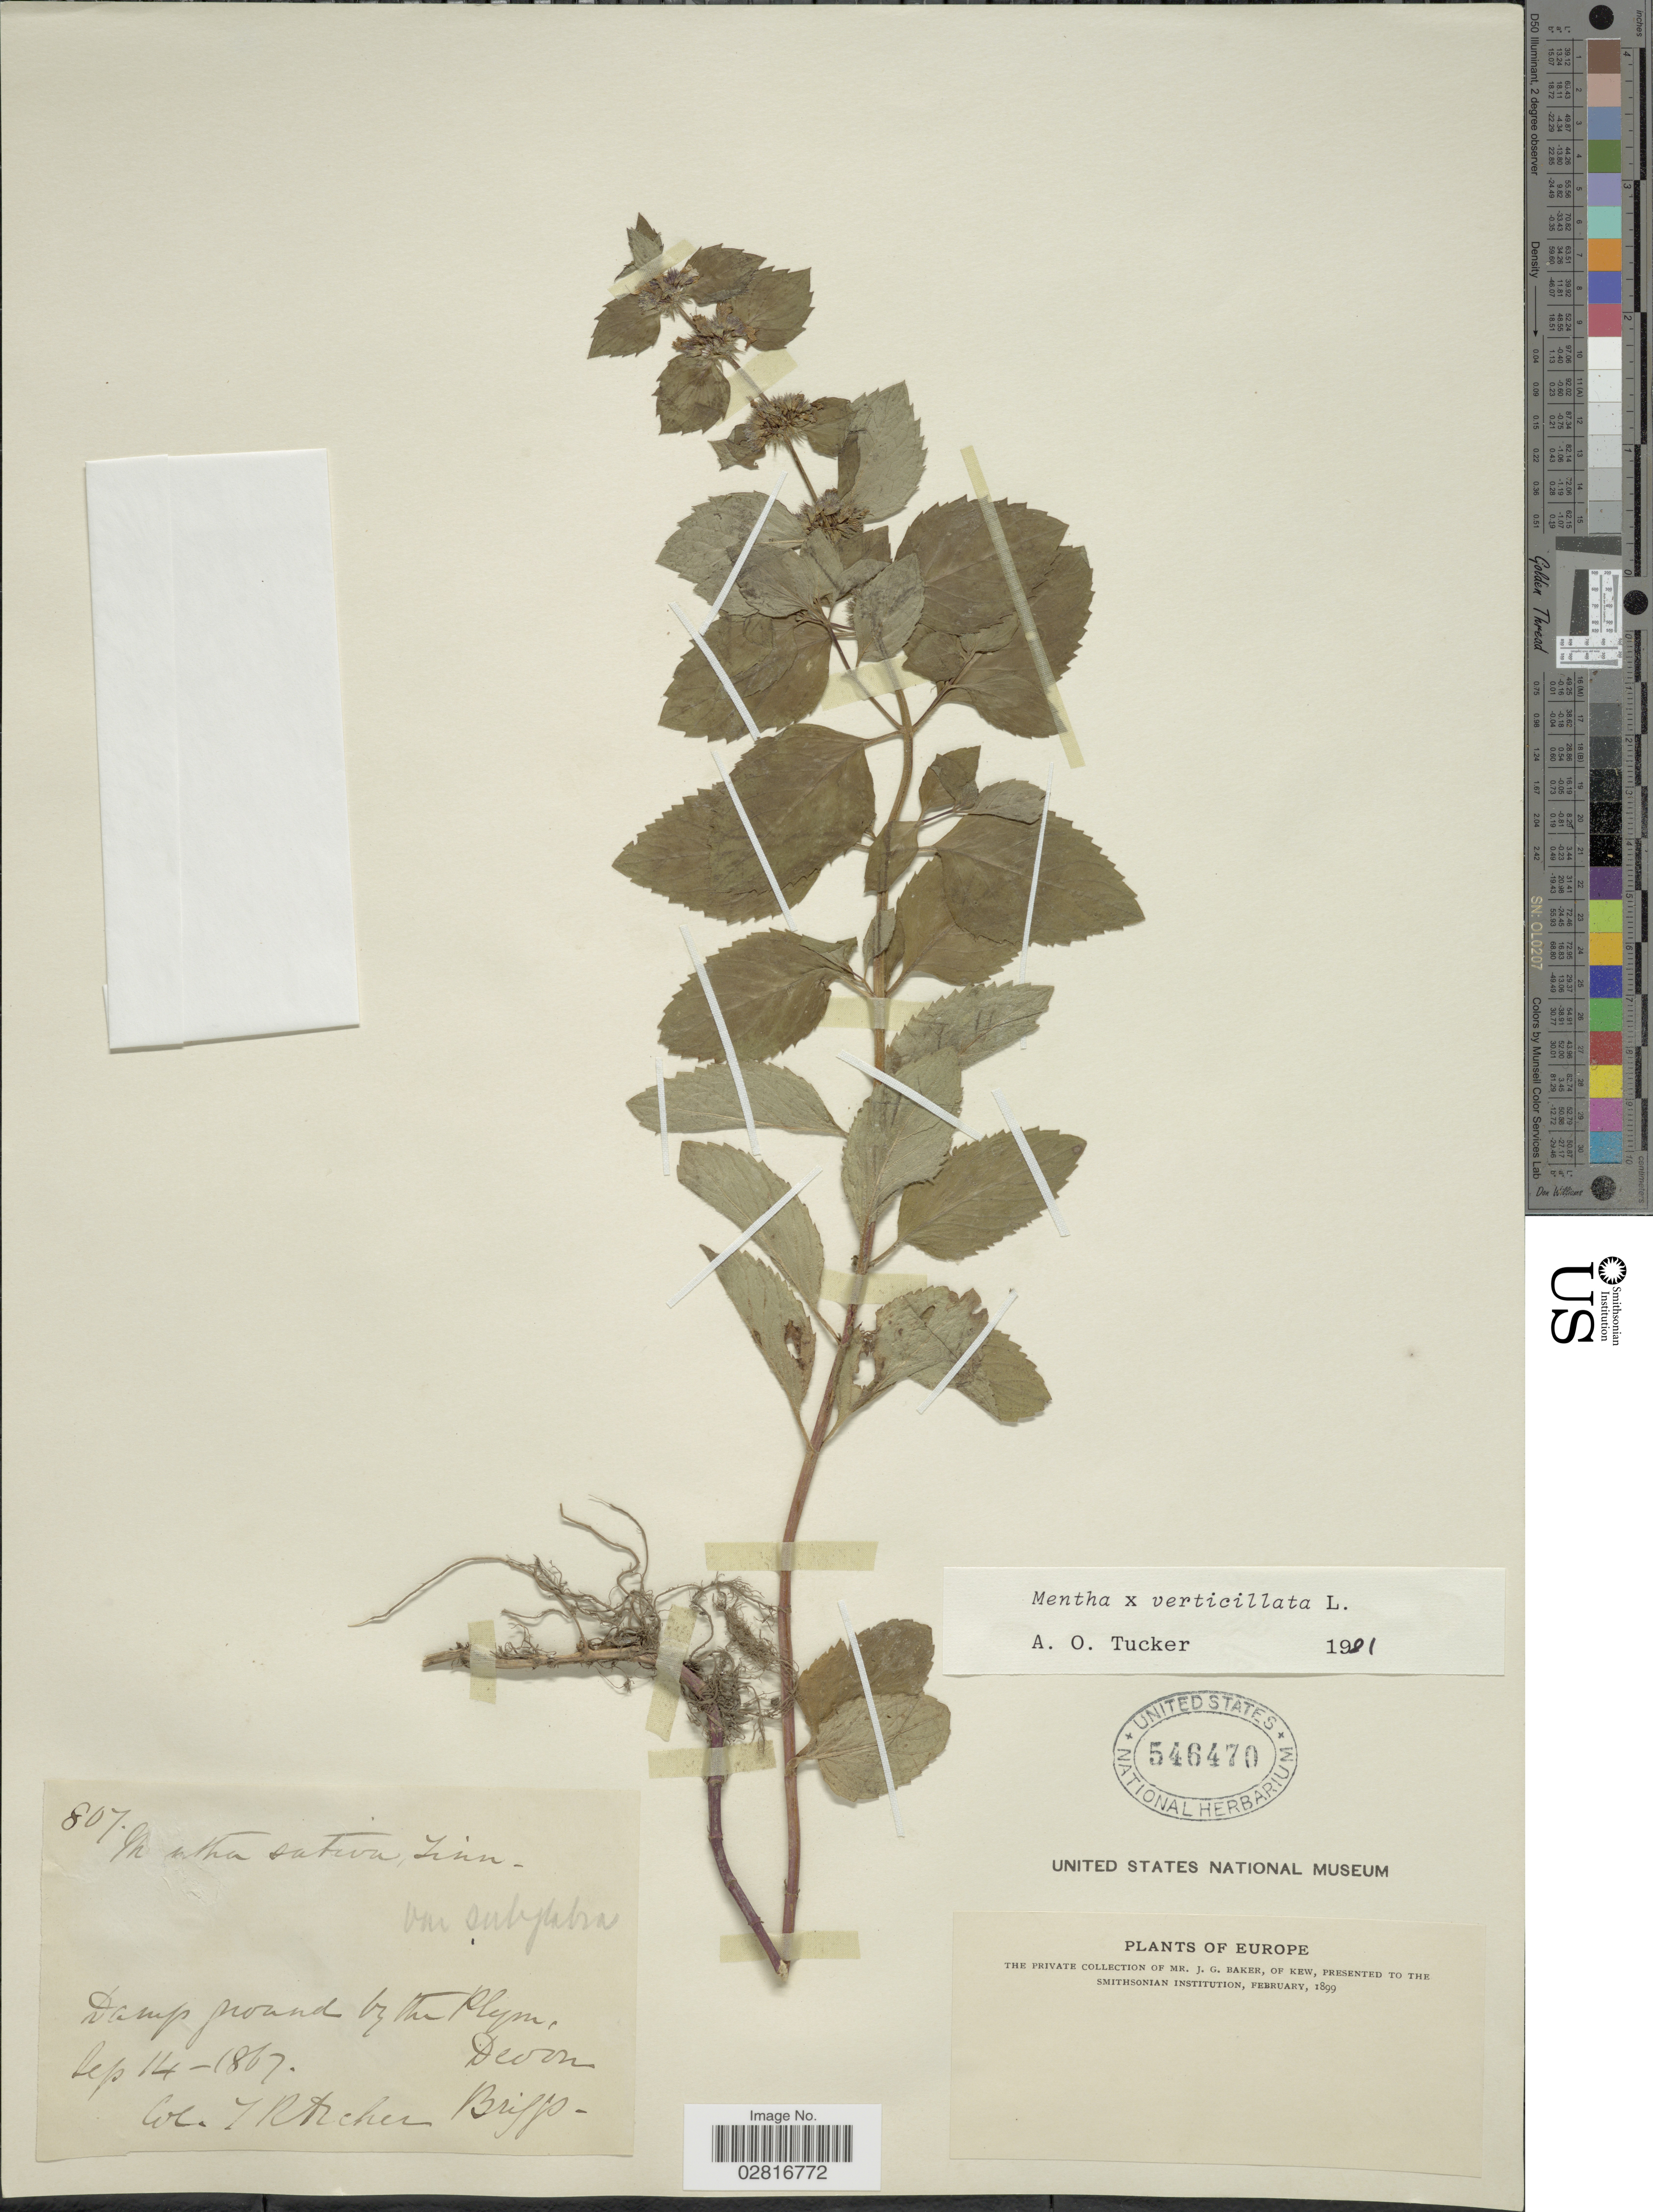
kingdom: Plantae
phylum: Tracheophyta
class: Magnoliopsida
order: Lamiales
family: Lamiaceae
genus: Mentha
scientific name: Mentha x verticillata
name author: L.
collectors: T. Briggs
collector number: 807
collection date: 1867-09-14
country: United Kingdom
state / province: England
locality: Europe, Damp ground by the Plym, Devon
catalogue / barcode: US 546470